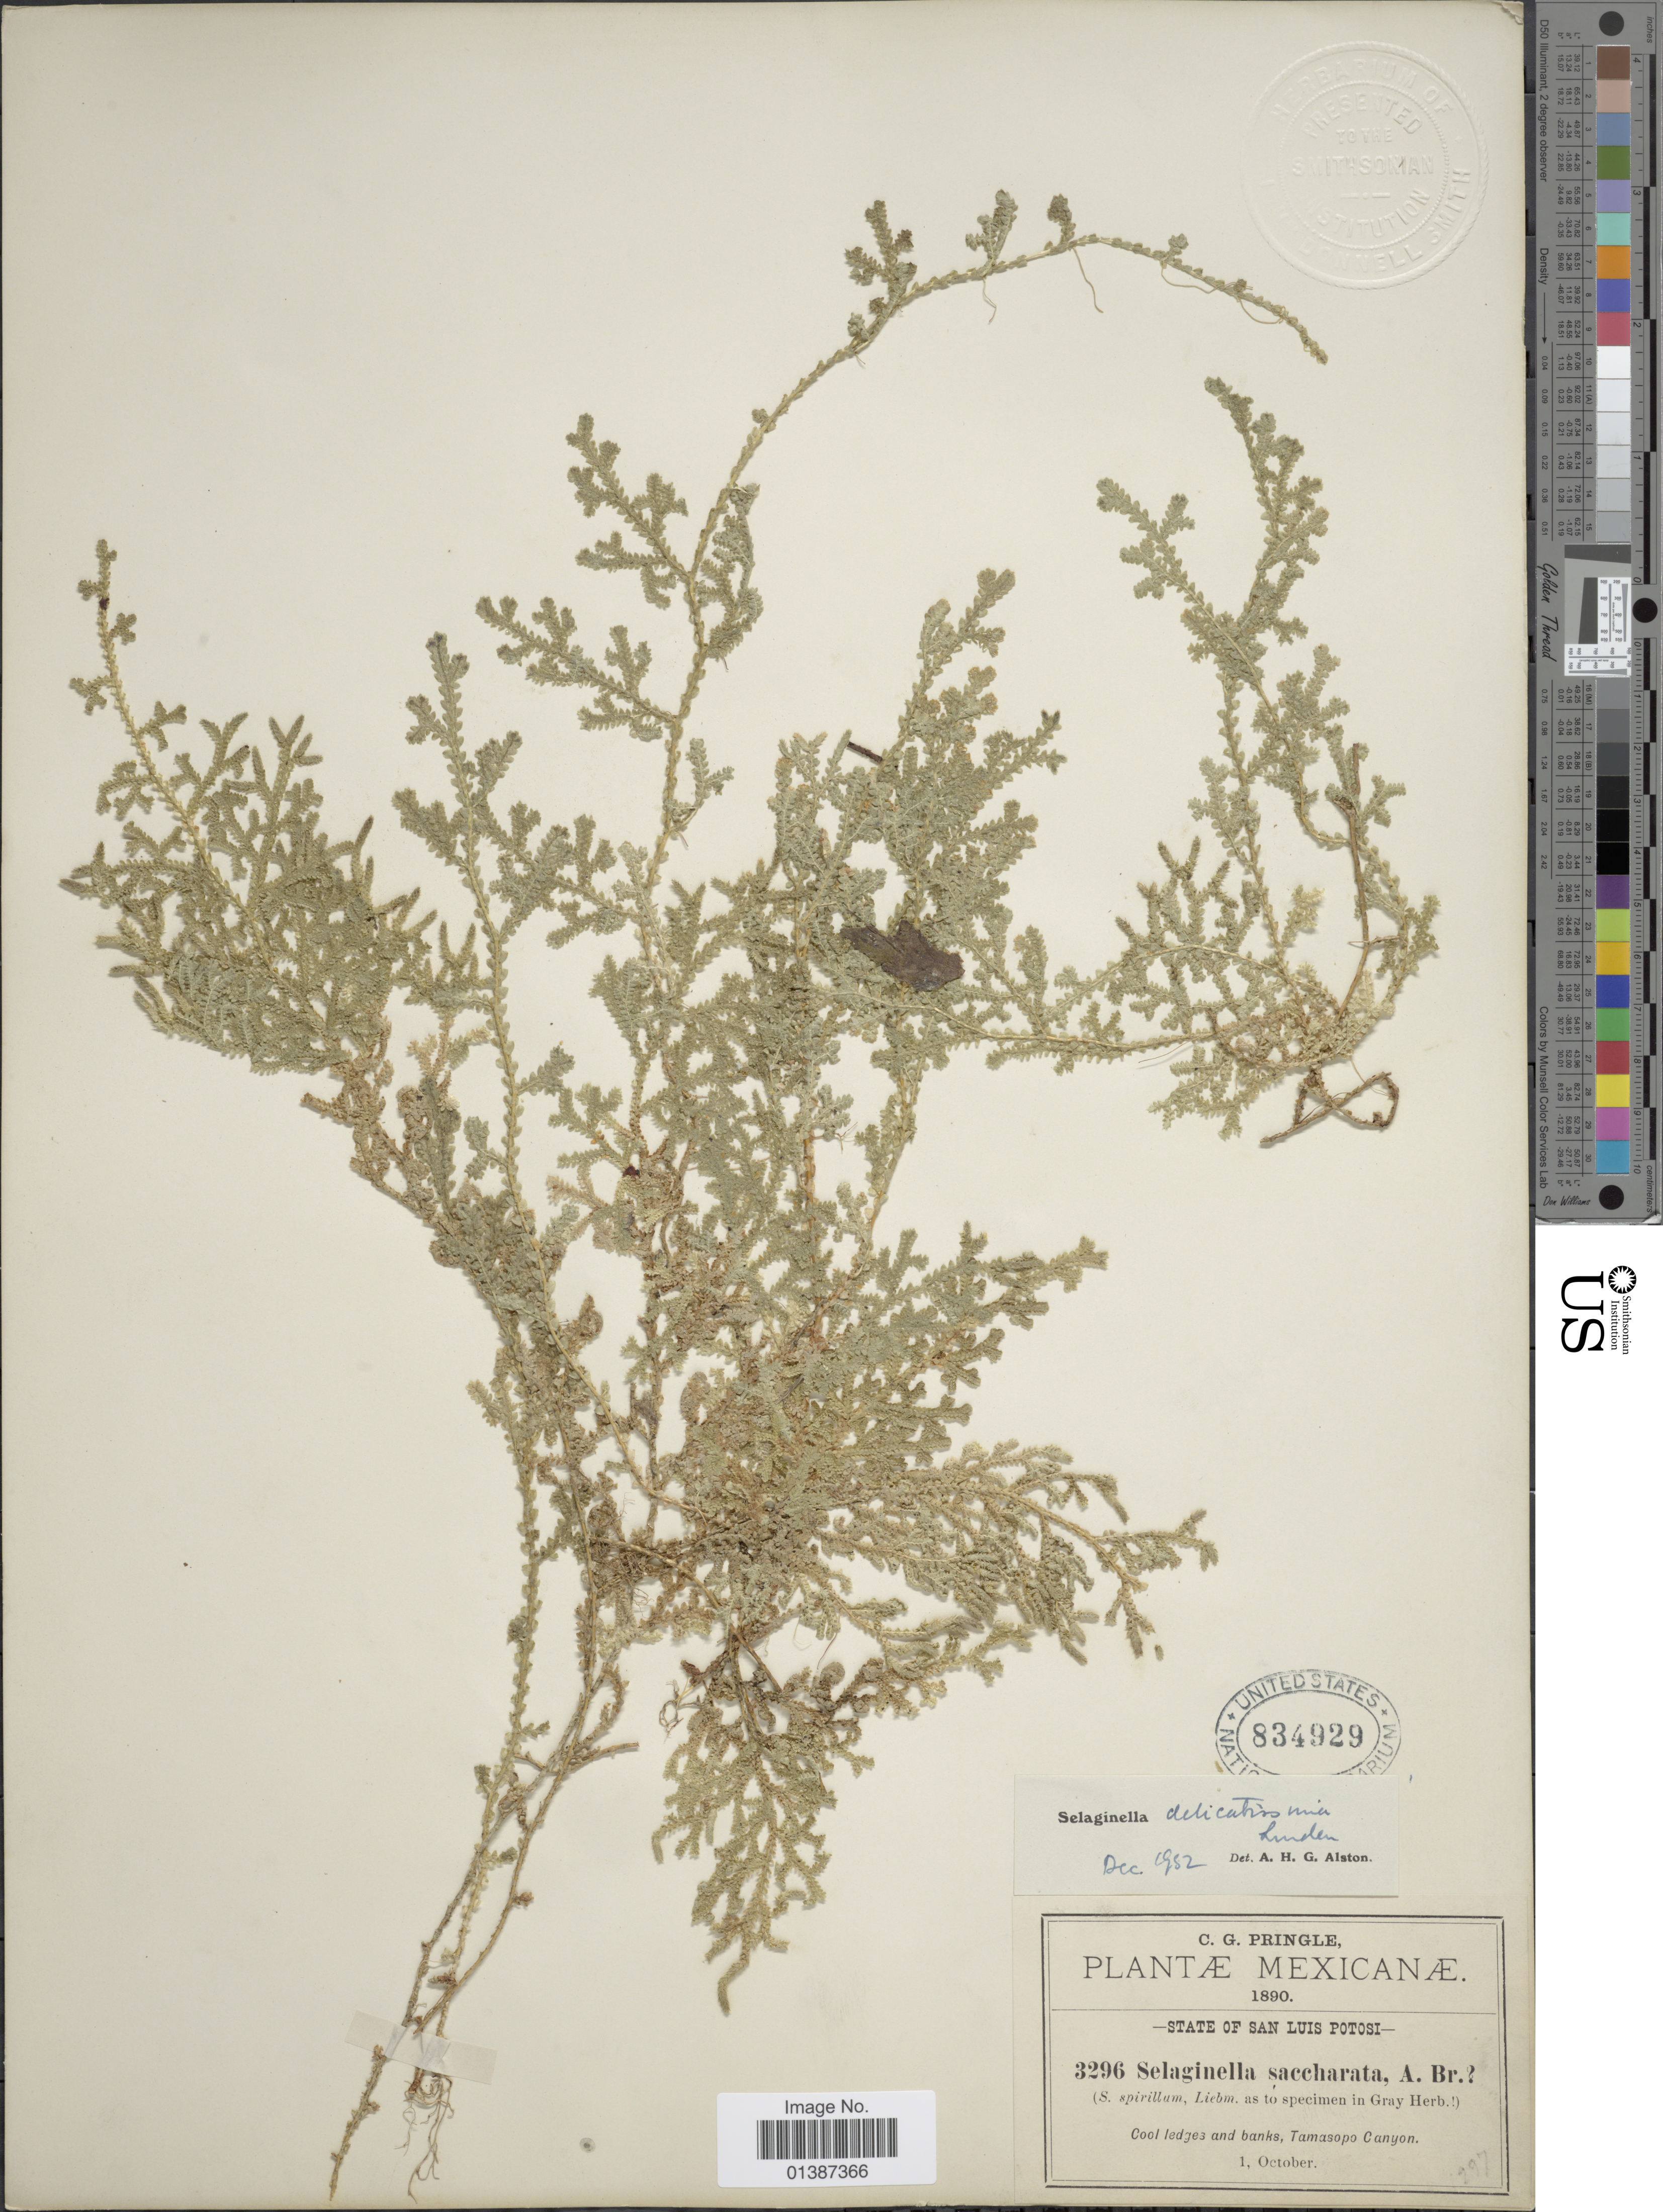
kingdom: Plantae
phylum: Tracheophyta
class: Lycopodiopsida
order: Selaginellales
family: Selaginellaceae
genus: Selaginella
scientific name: Selaginella delicatissima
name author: Linden ex A. Braun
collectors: C. G. Pringle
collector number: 3296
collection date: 1890-10-01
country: Mexico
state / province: San Luis Potosí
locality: State of San Luis Potosi, Cool ledges and banks, Tamasopo Canyon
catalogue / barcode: US 834929